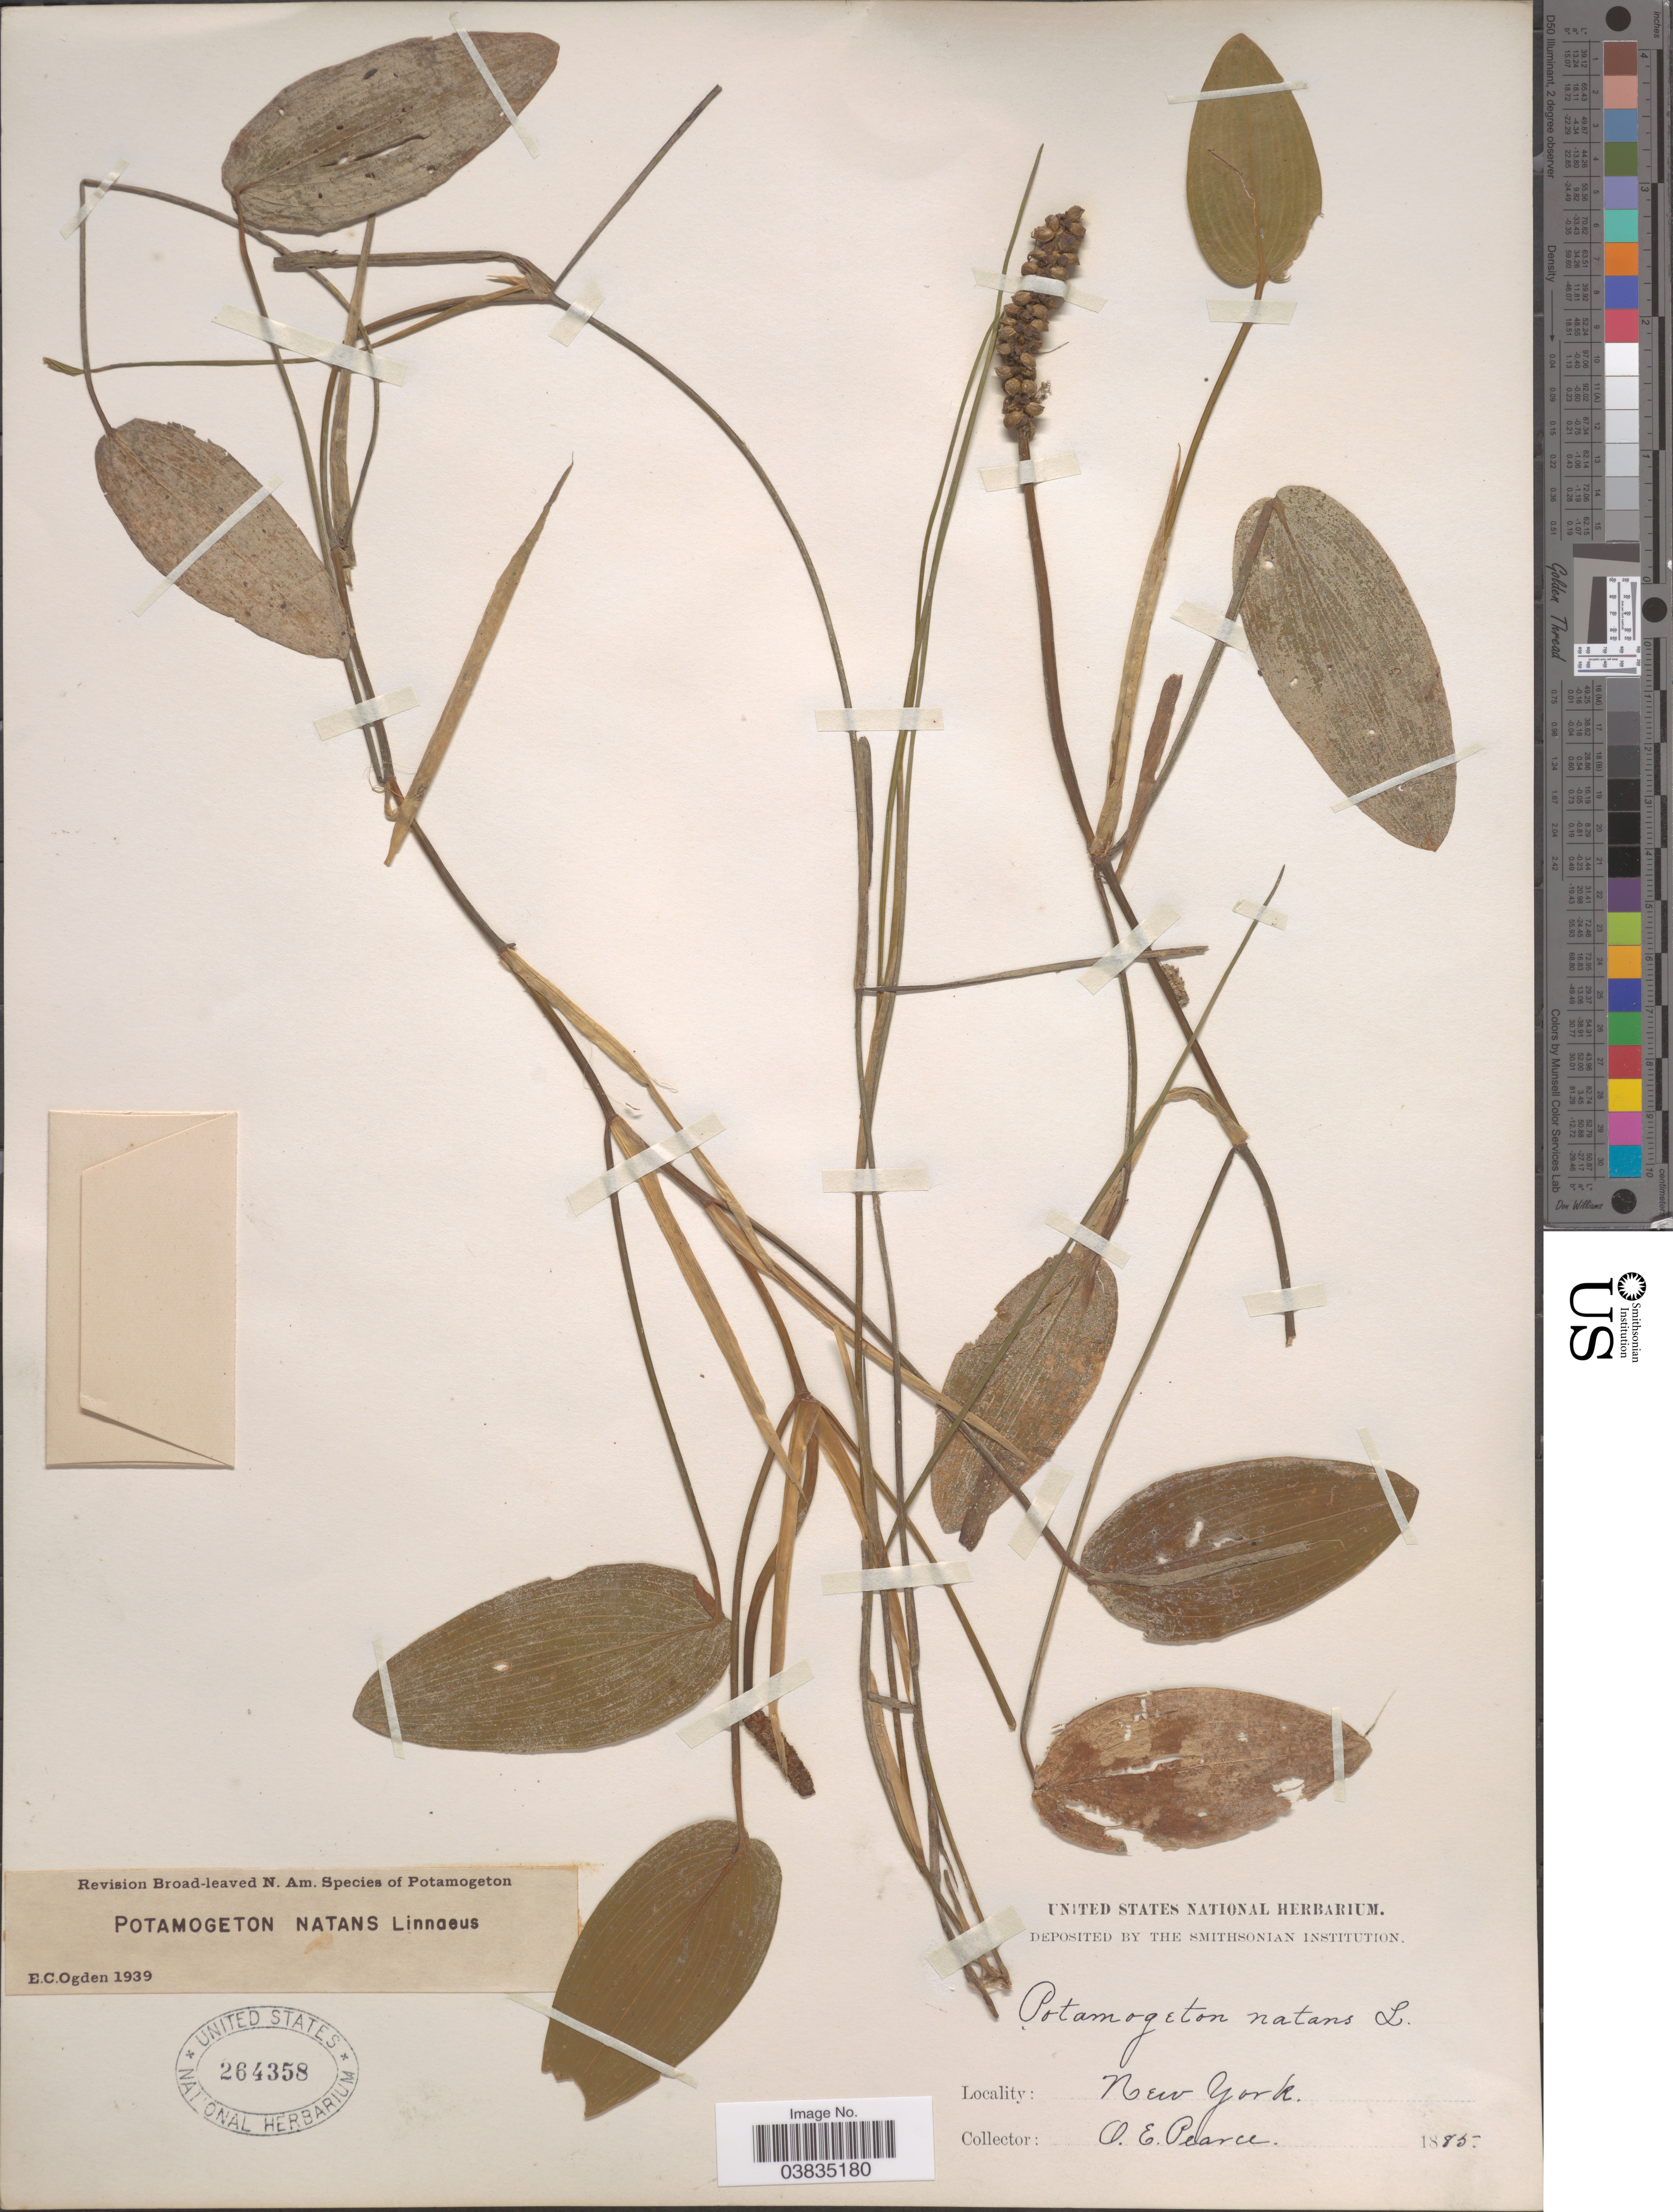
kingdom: Plantae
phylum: Tracheophyta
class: Liliopsida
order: Alismatales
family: Potamogetonaceae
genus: Potamogeton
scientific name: Potamogeton natans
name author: L.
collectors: O. E. Pearce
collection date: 1885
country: United States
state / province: New York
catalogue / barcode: US 264358